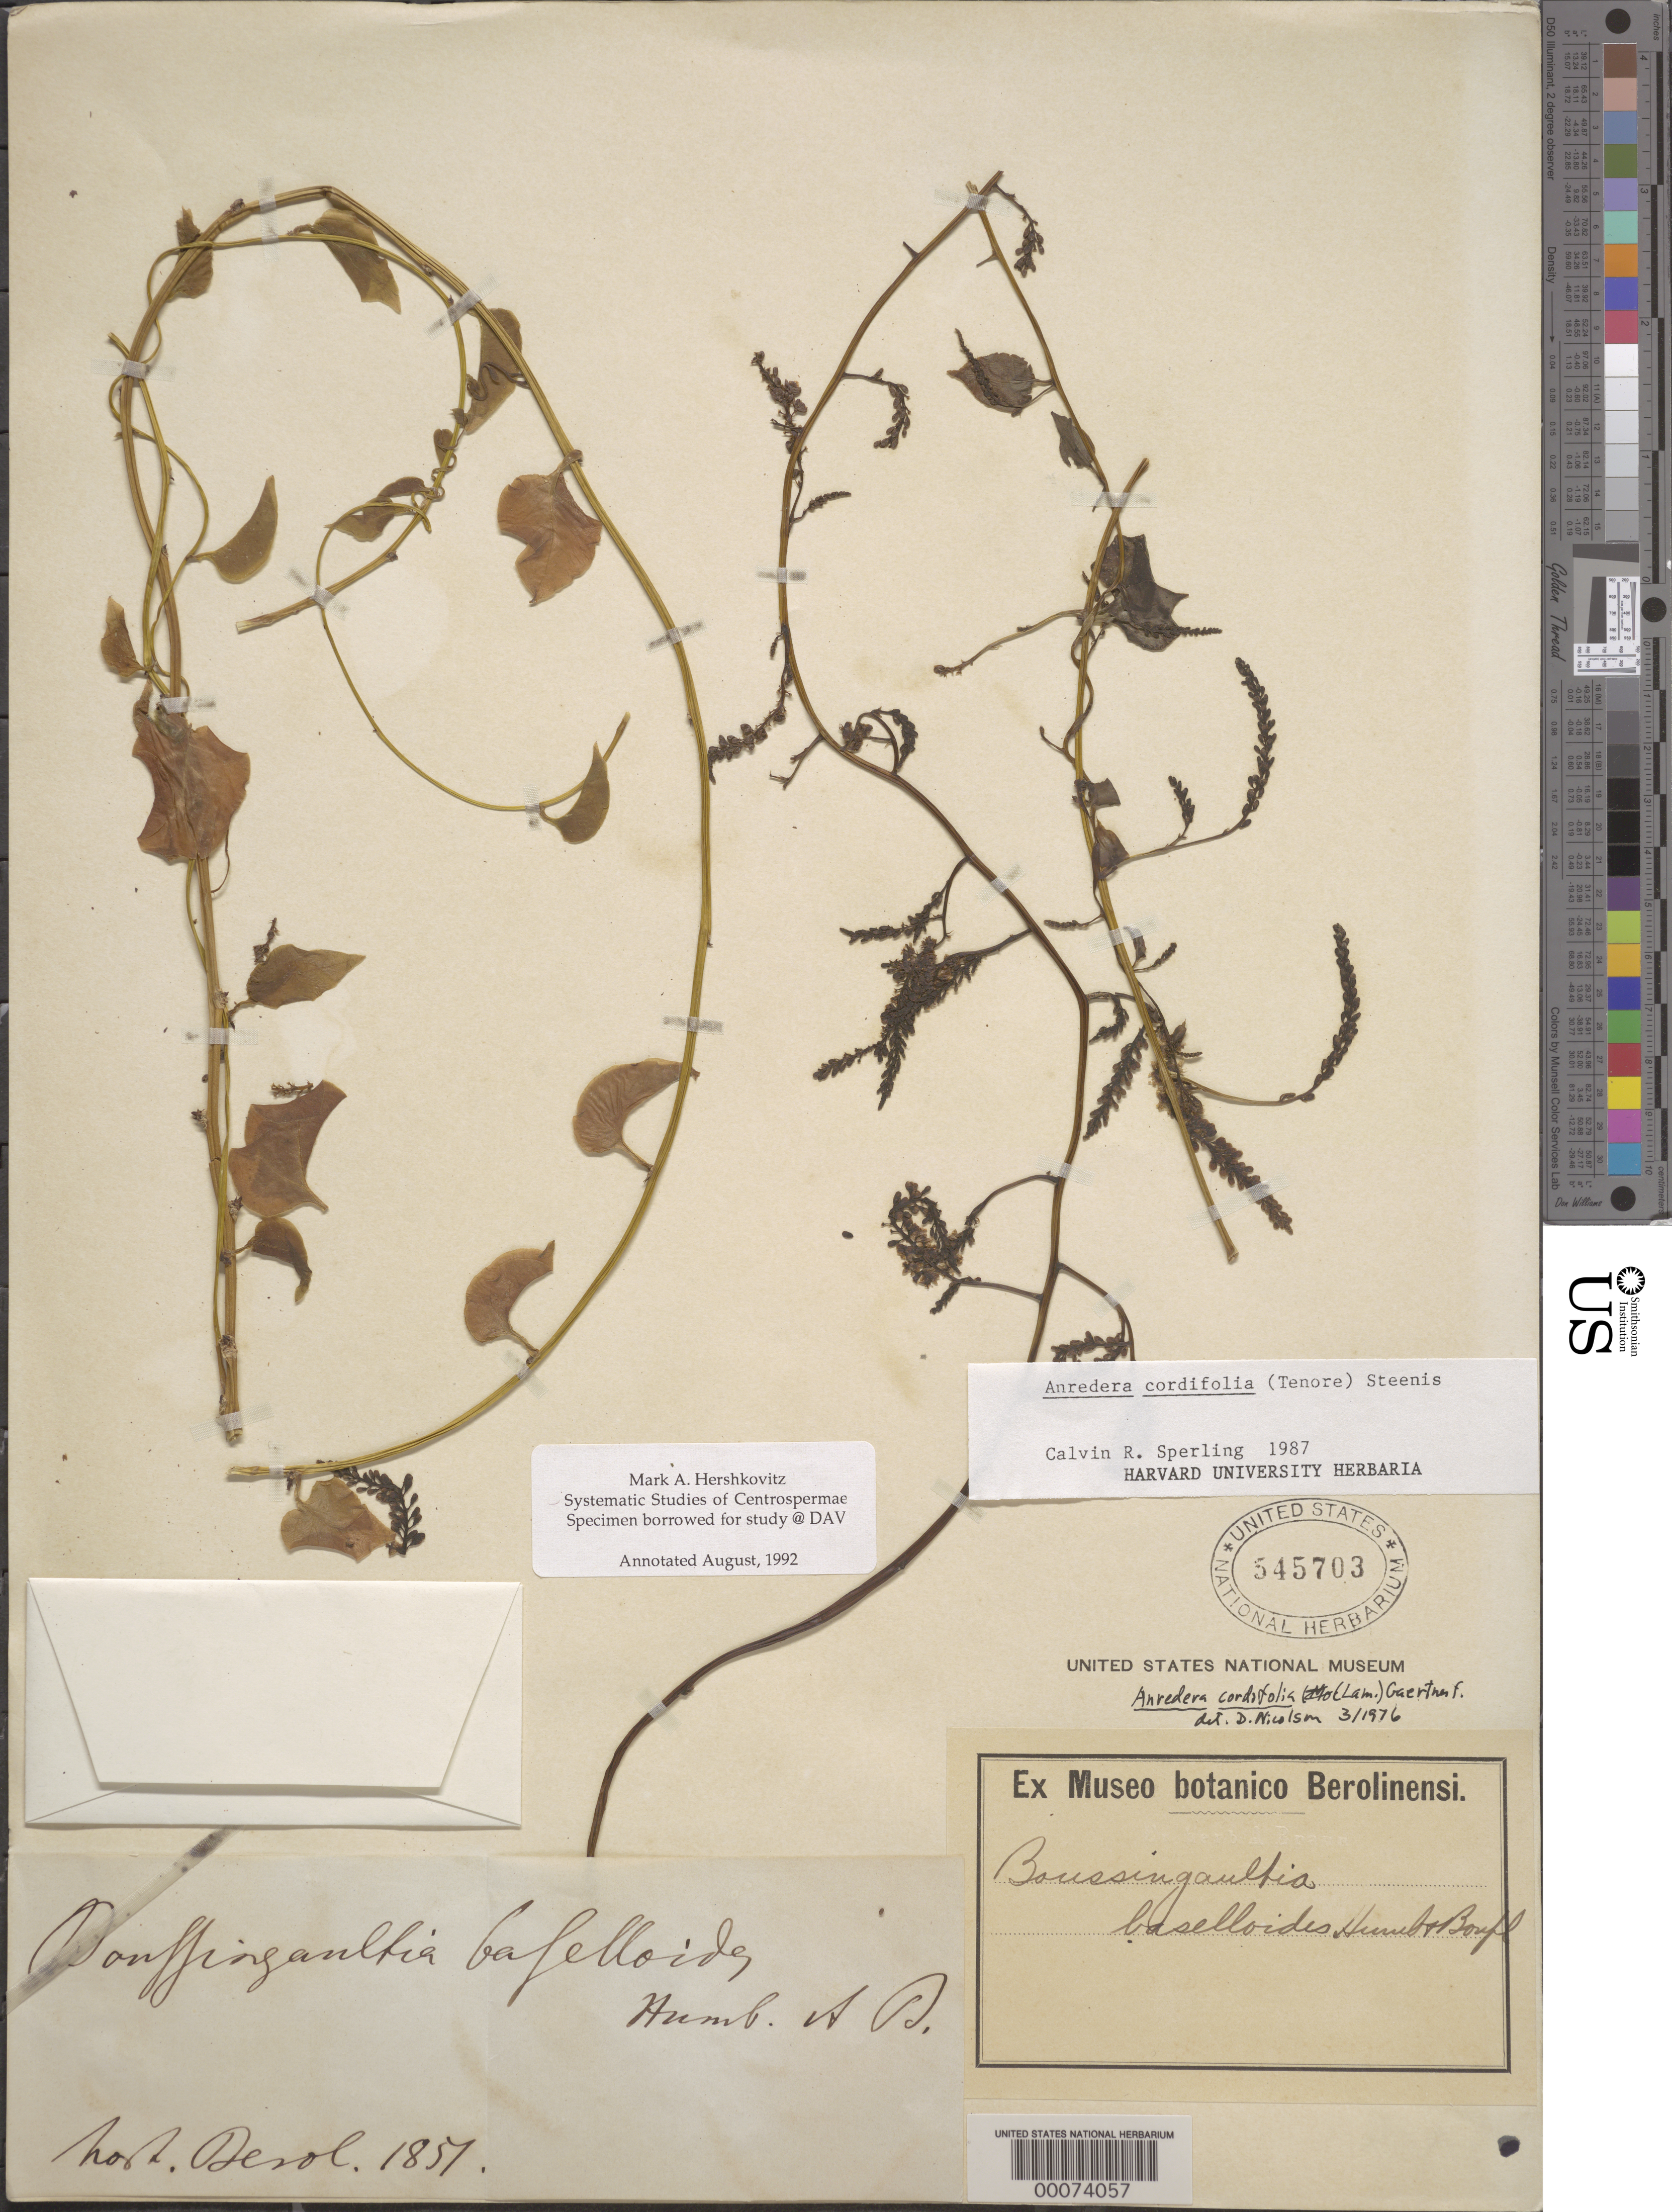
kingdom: Plantae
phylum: Tracheophyta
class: Magnoliopsida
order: Caryophyllales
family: Basellaceae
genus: Anredera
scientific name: Anredera cordifolia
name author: (Ten.) Steenis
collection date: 1851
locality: Hort. Berol.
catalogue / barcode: US 545703